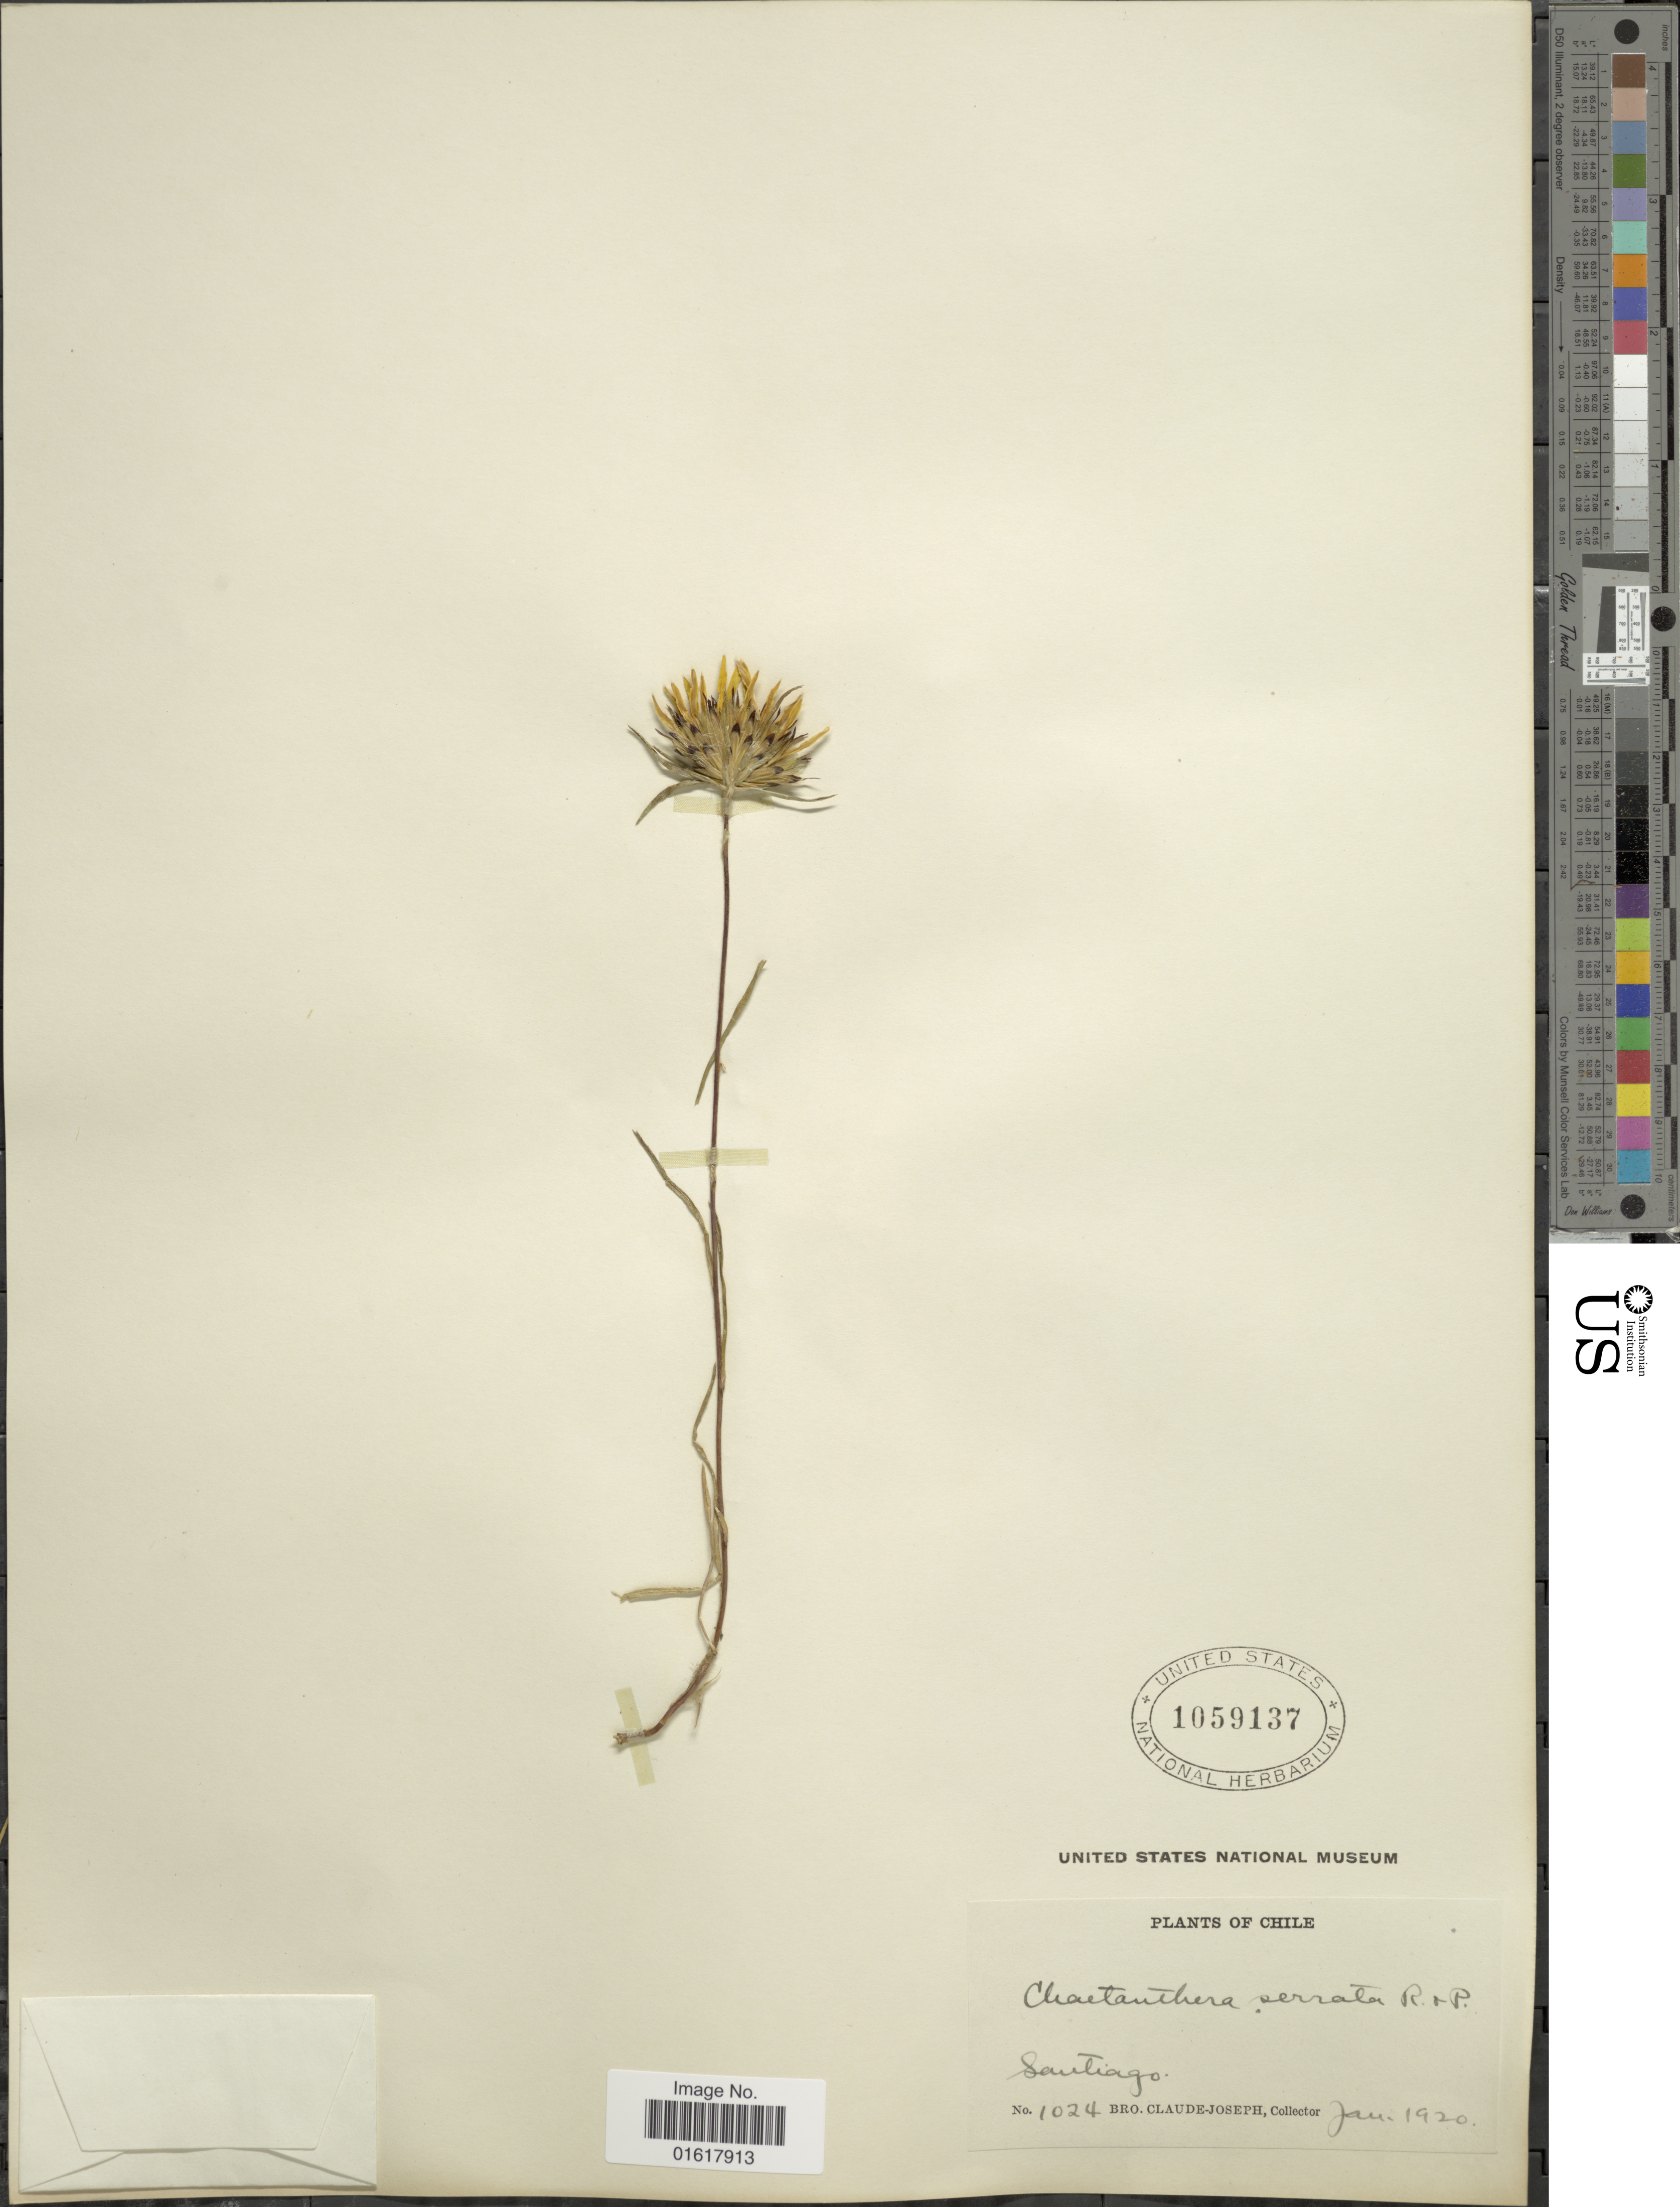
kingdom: Plantae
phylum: Tracheophyta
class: Magnoliopsida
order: Asterales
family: Asteraceae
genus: Chaetanthera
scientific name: Chaetanthera serrata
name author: Ruiz & Pav.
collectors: Bro. Claude-Joseph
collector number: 1024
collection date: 1920-01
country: Chile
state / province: Región Metropolitana (RM)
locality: Santiago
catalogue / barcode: US 1059137